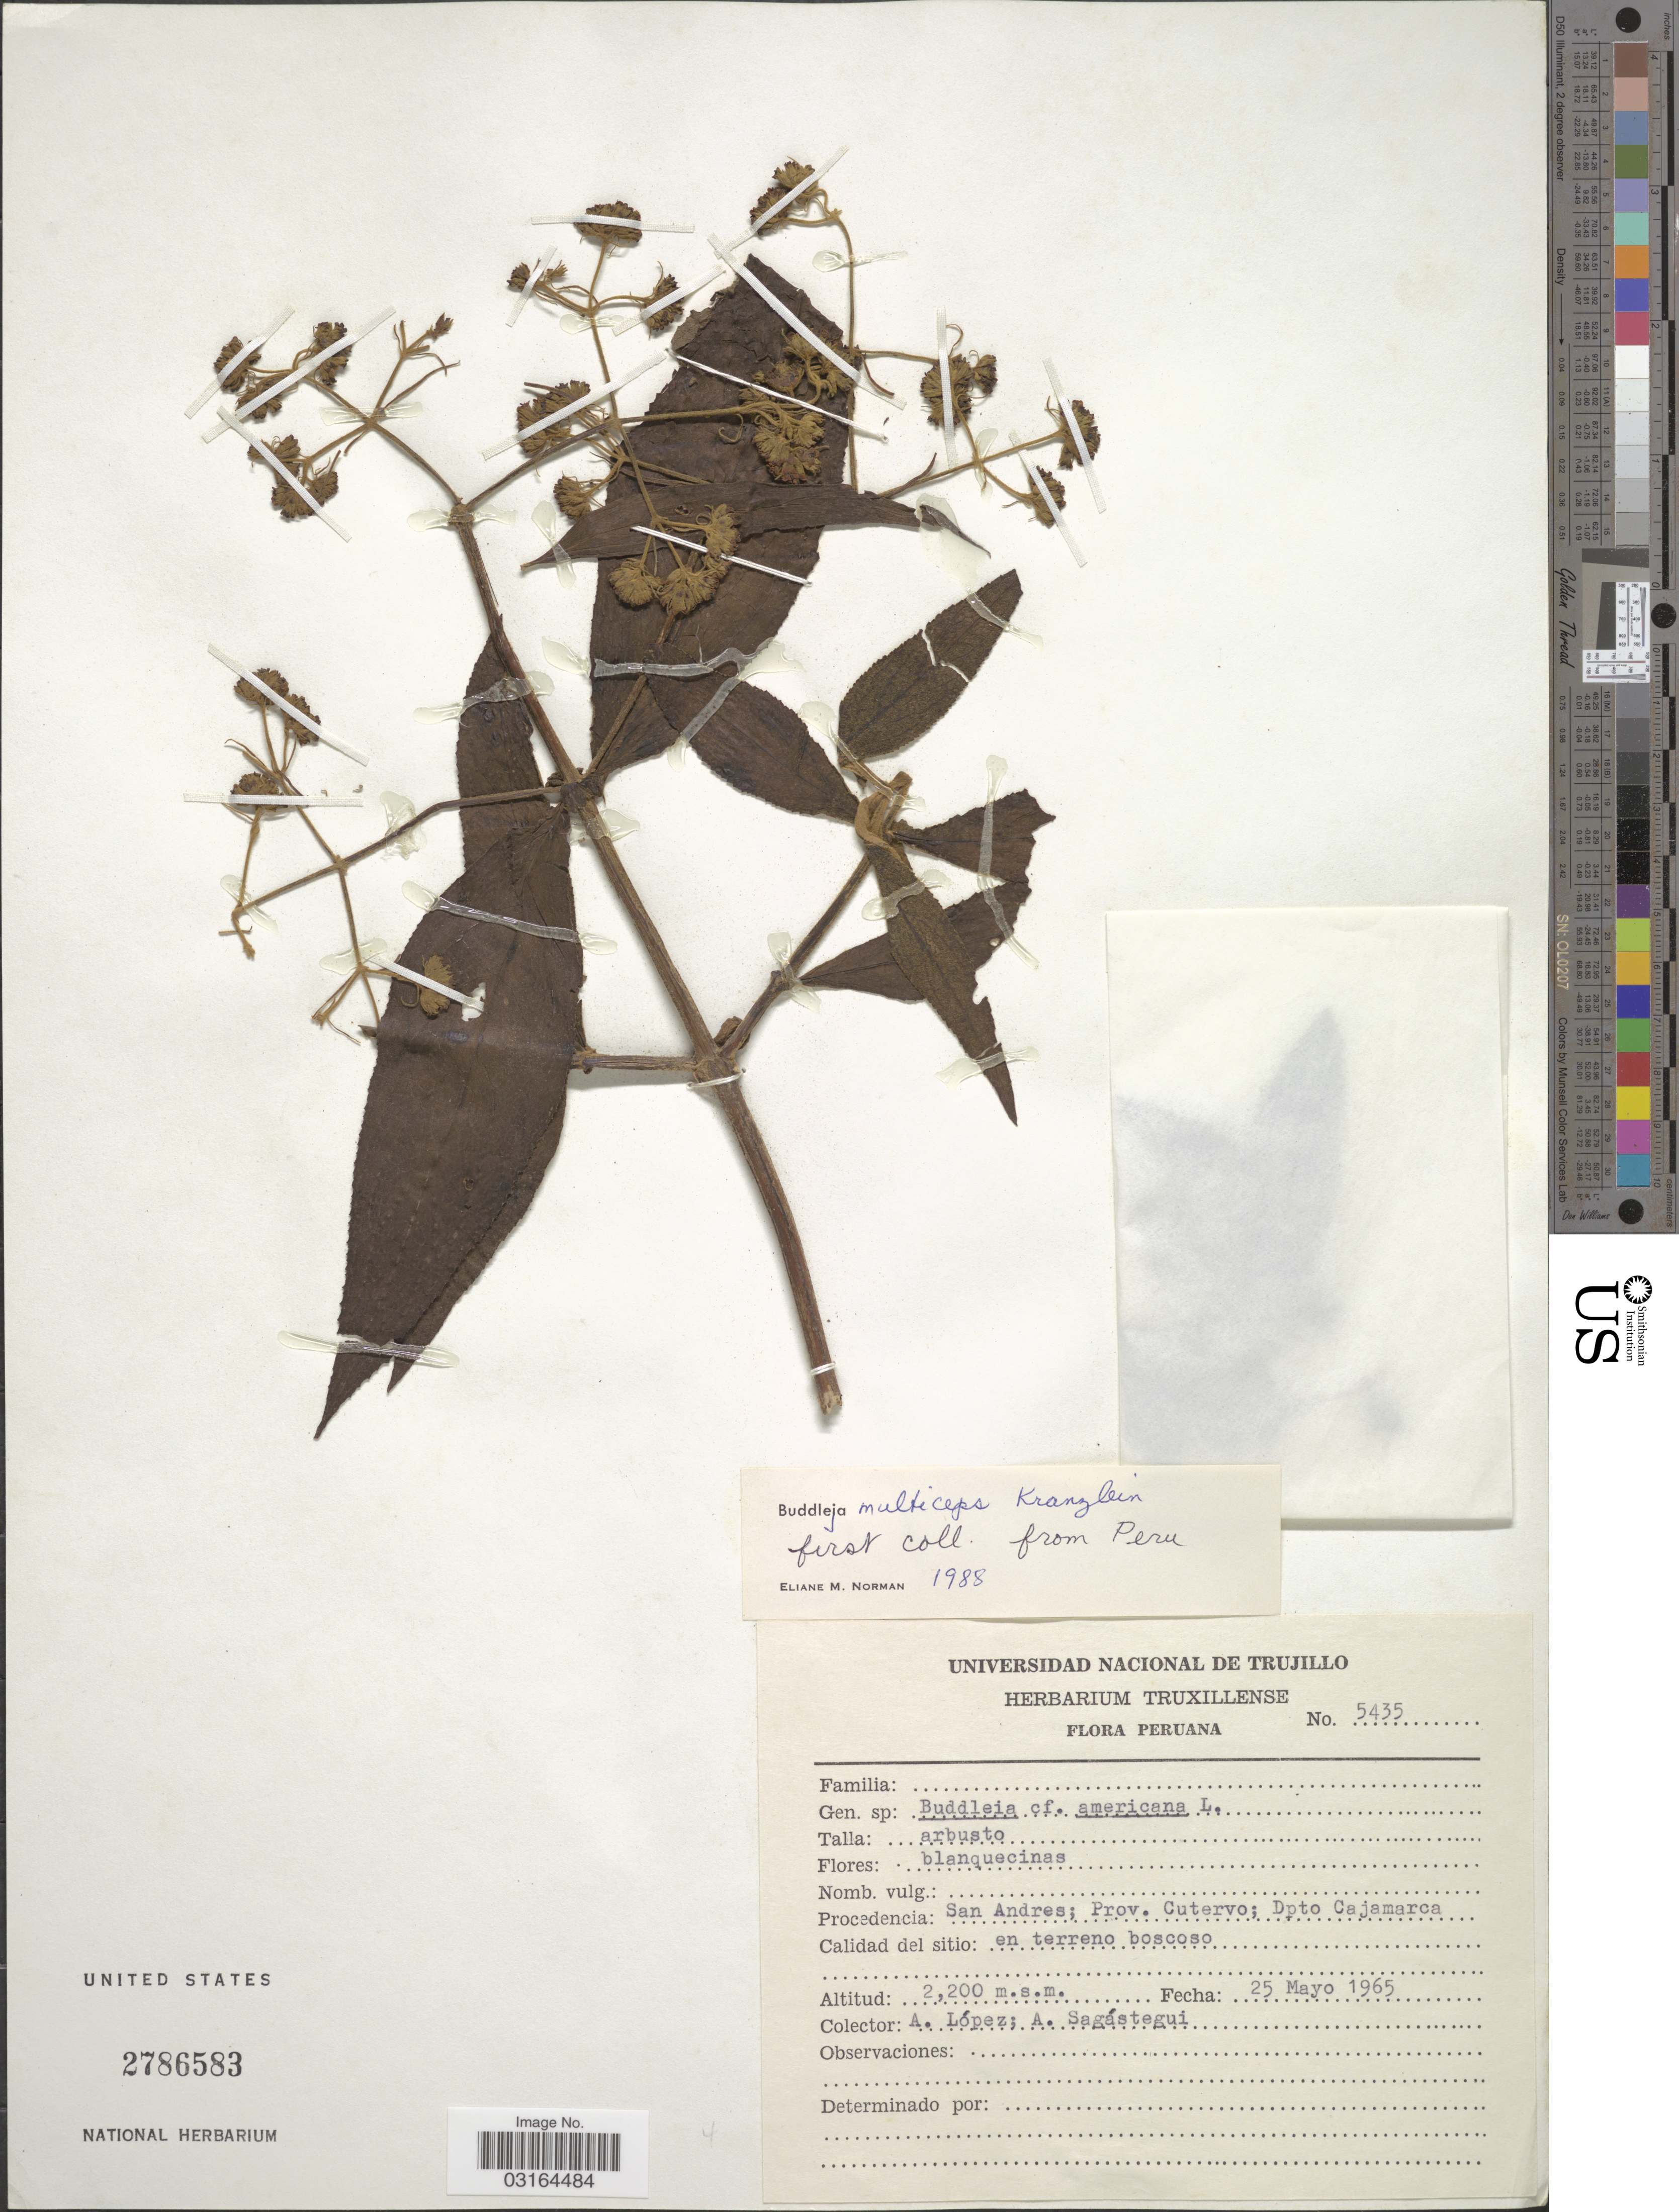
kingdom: Plantae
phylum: Tracheophyta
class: Magnoliopsida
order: Lamiales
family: Scrophulariaceae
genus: Buddleja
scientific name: Buddleja multiceps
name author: Kraenzl.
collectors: A. López & A. Sagastegui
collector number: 5435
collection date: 1965-05-25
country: Peru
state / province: Cajamarca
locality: San Andres; Prov. Cutervo; Dpto Cajamarca. En terreno boscoso.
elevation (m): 2200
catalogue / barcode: US 2786583